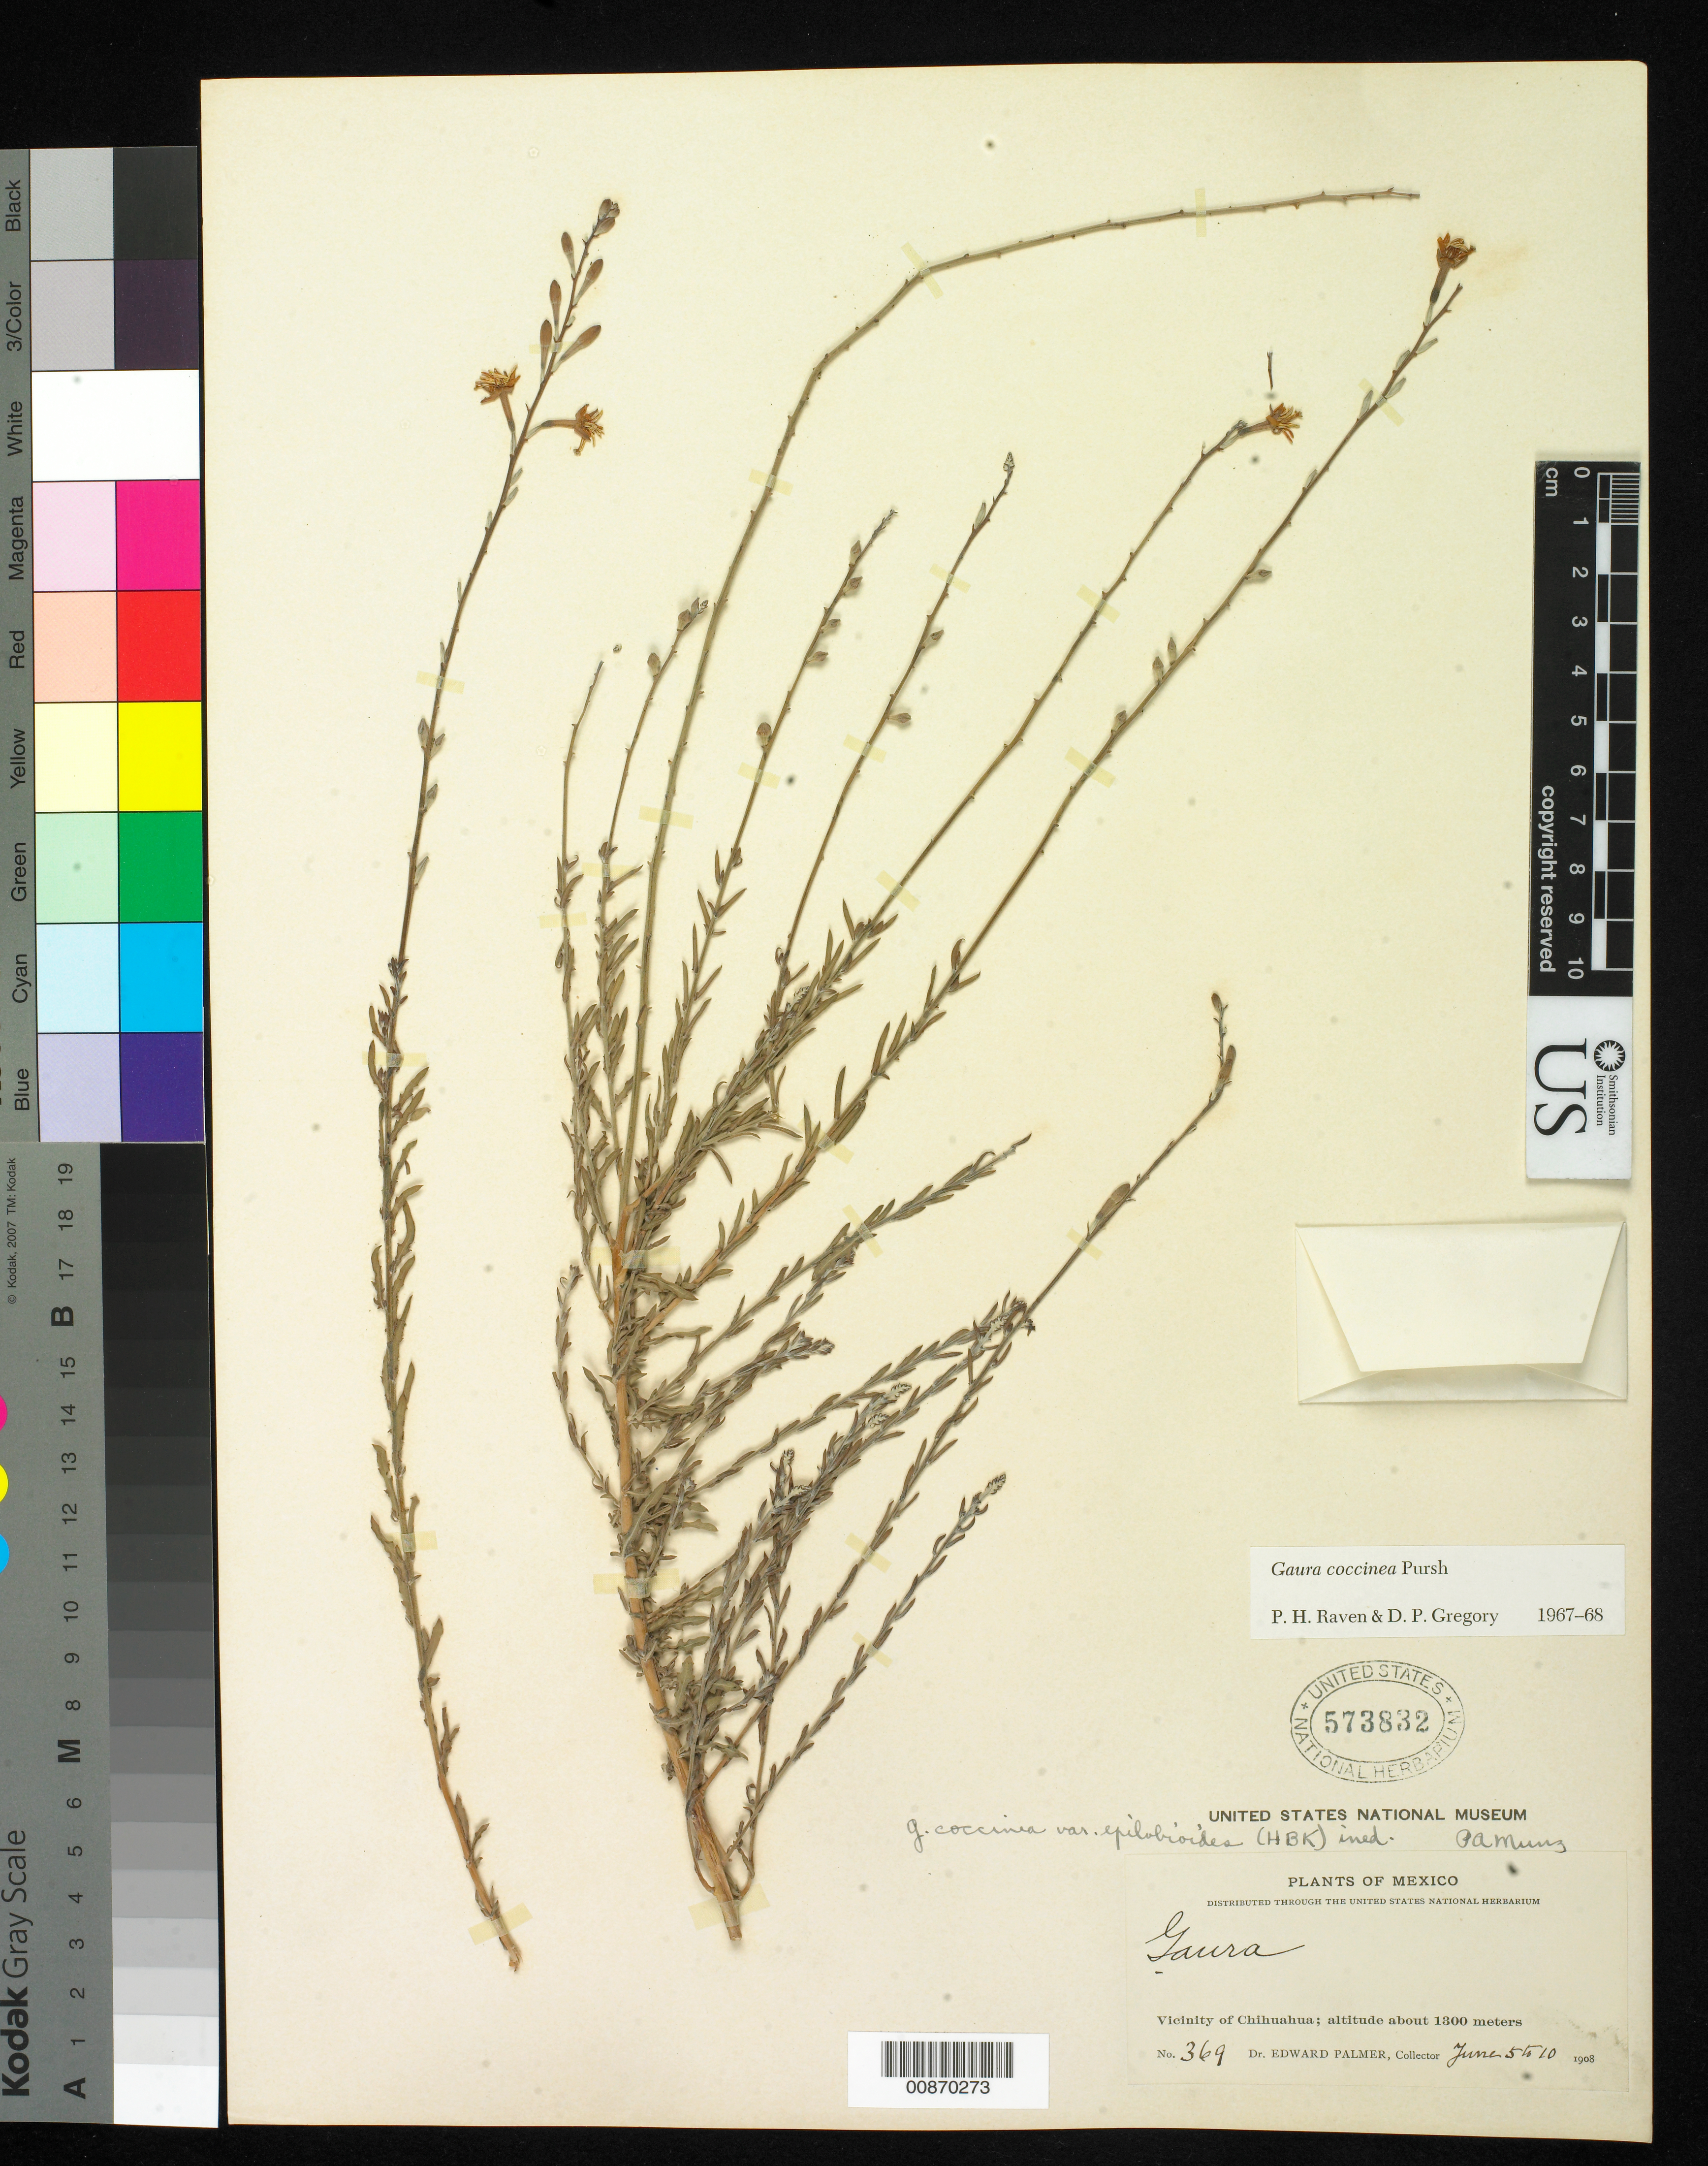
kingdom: Plantae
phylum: Tracheophyta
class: Magnoliopsida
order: Myrtales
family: Onagraceae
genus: Oenothera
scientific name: Oenothera suffrutescens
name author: (Ser.) W.L. Wagner & Hoch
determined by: Wagner, W. L., (BOT), Smithsonian Institution - National Museum of Natural History (UNITED STATES)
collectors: E. Palmer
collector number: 369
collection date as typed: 05 Jun 1908 to 10 Jun 1908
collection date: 1908-06-05/1908-06-10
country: Mexico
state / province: Chihuahua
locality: Vicinity of Chihuahua.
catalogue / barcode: US 573832